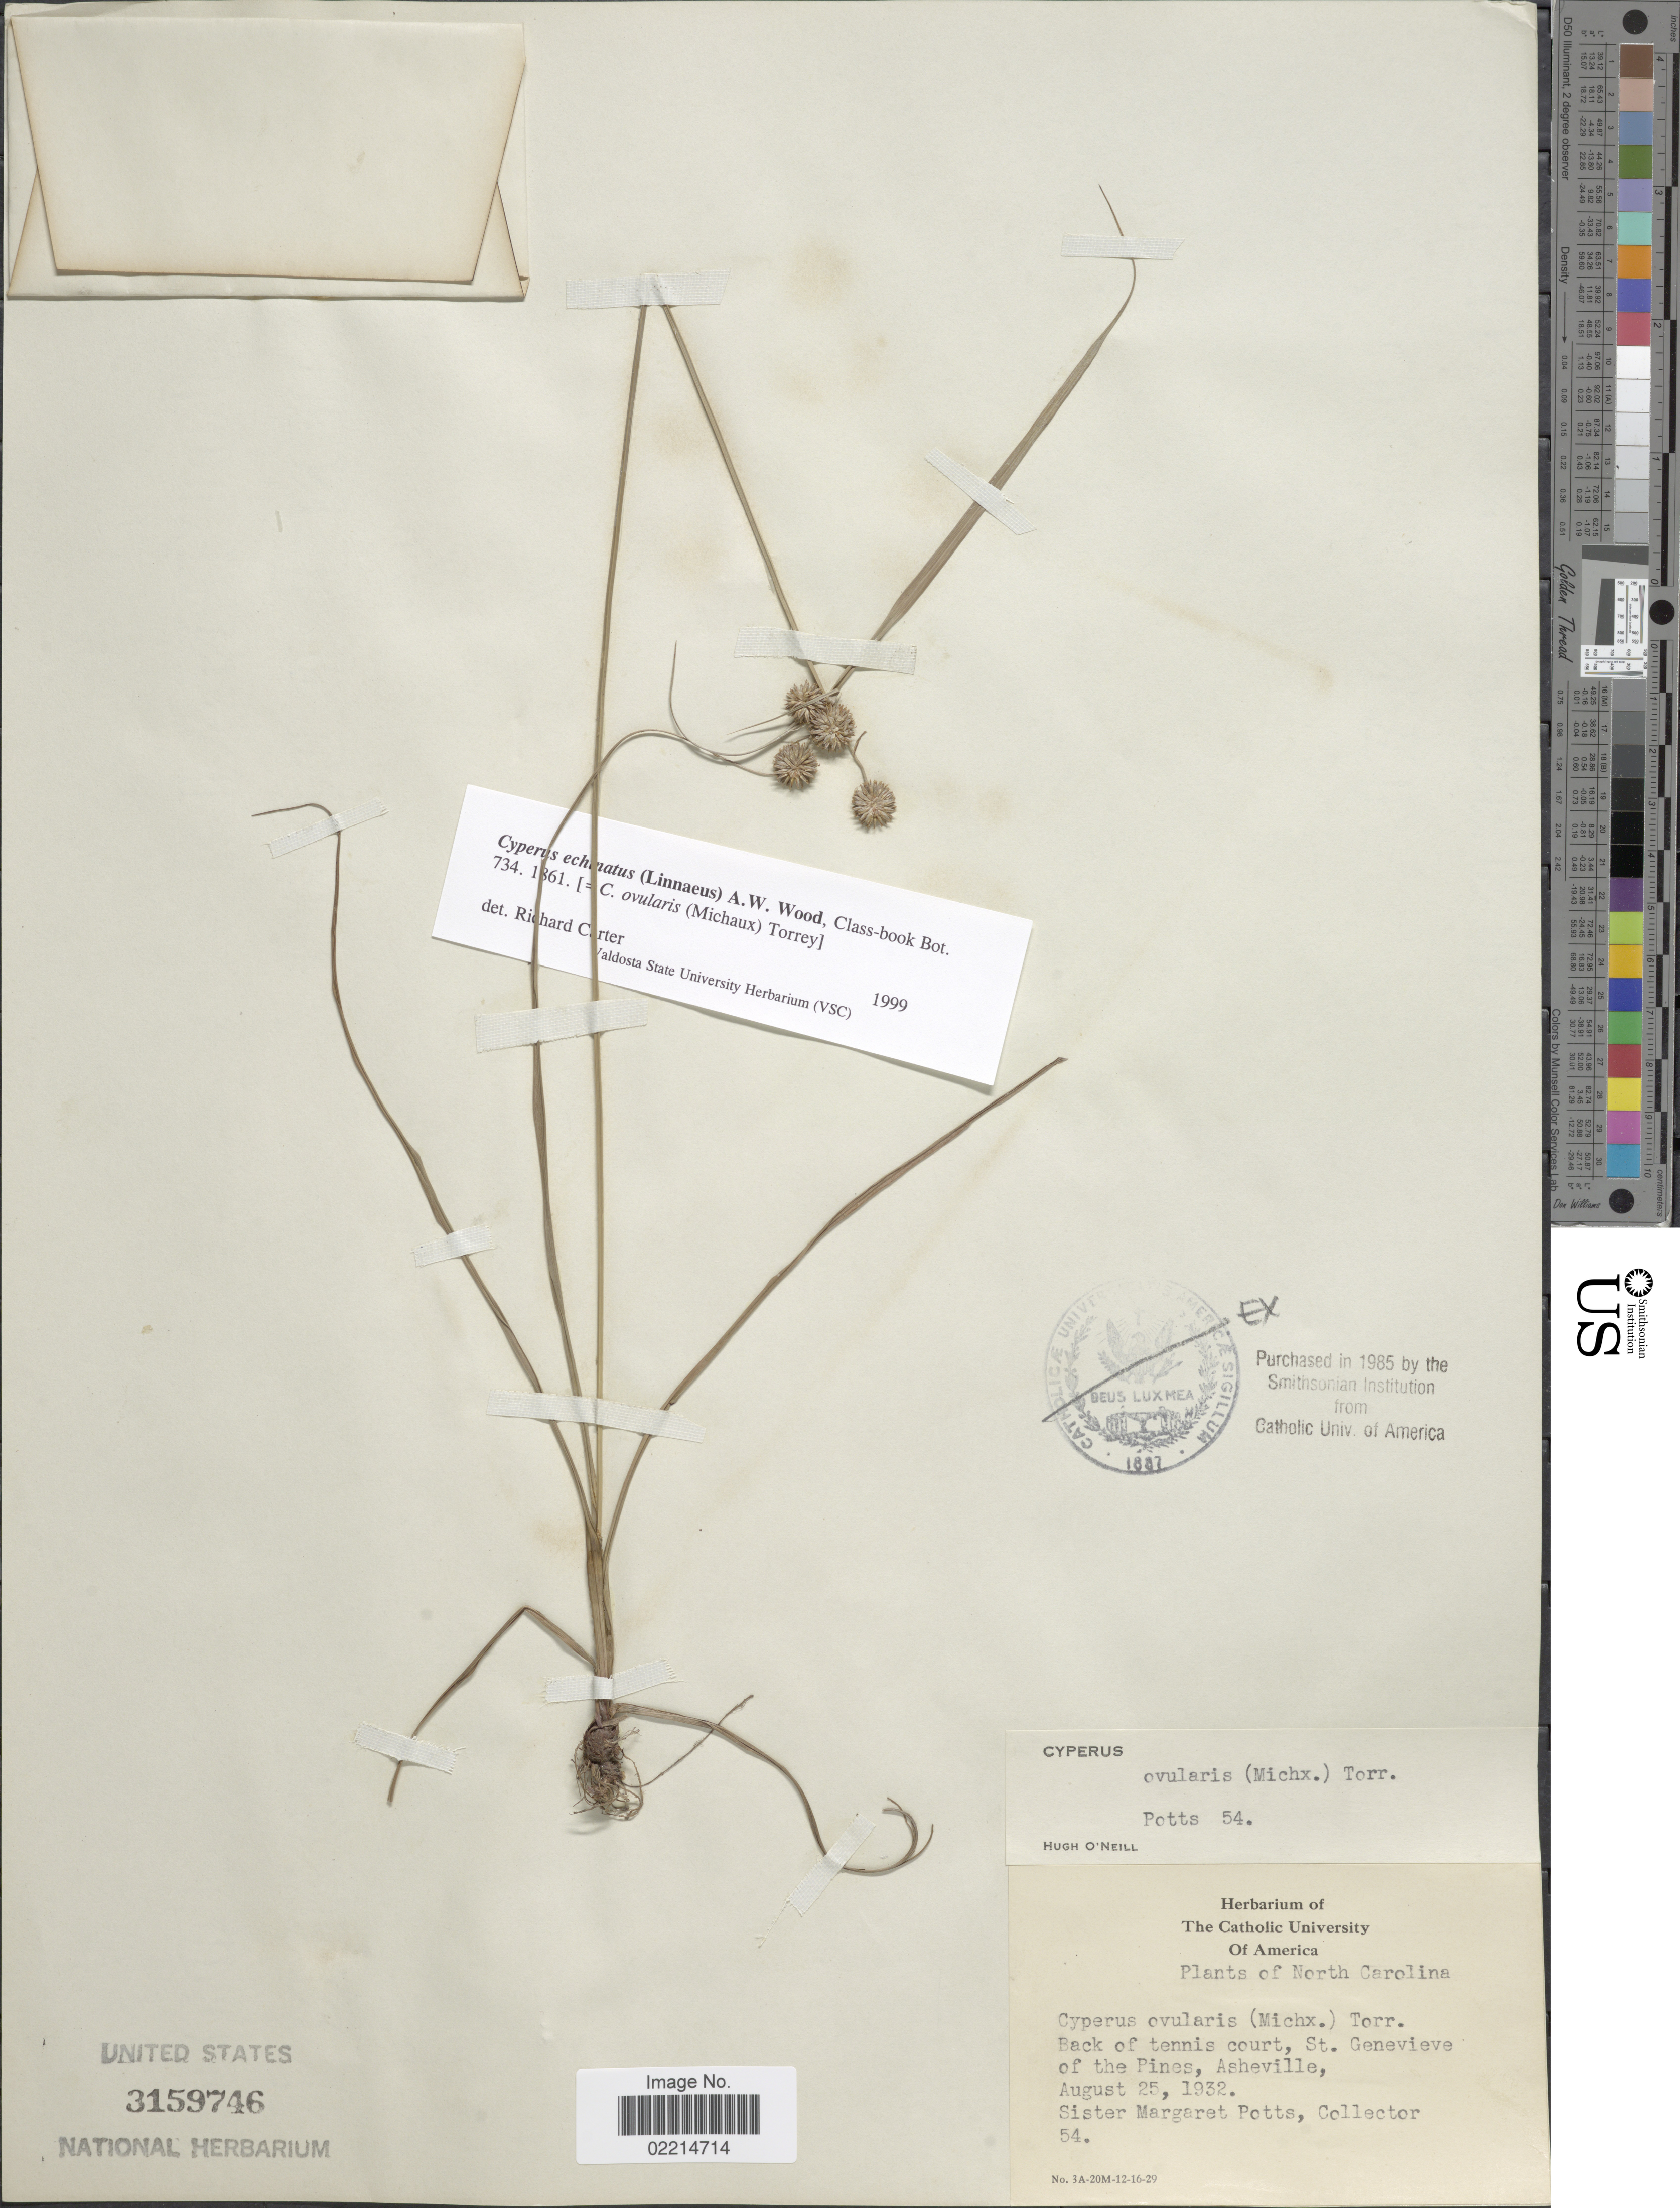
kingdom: Plantae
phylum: Tracheophyta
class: Liliopsida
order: Poales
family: Cyperaceae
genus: Cyperus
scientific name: Cyperus echinatus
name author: (L.) Alph. Wood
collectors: M. Potts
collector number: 54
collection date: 1932-08-25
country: United States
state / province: North Carolina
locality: Back of tennis court, St. Genevieve of the Pines, Asheville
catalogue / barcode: US 3159746